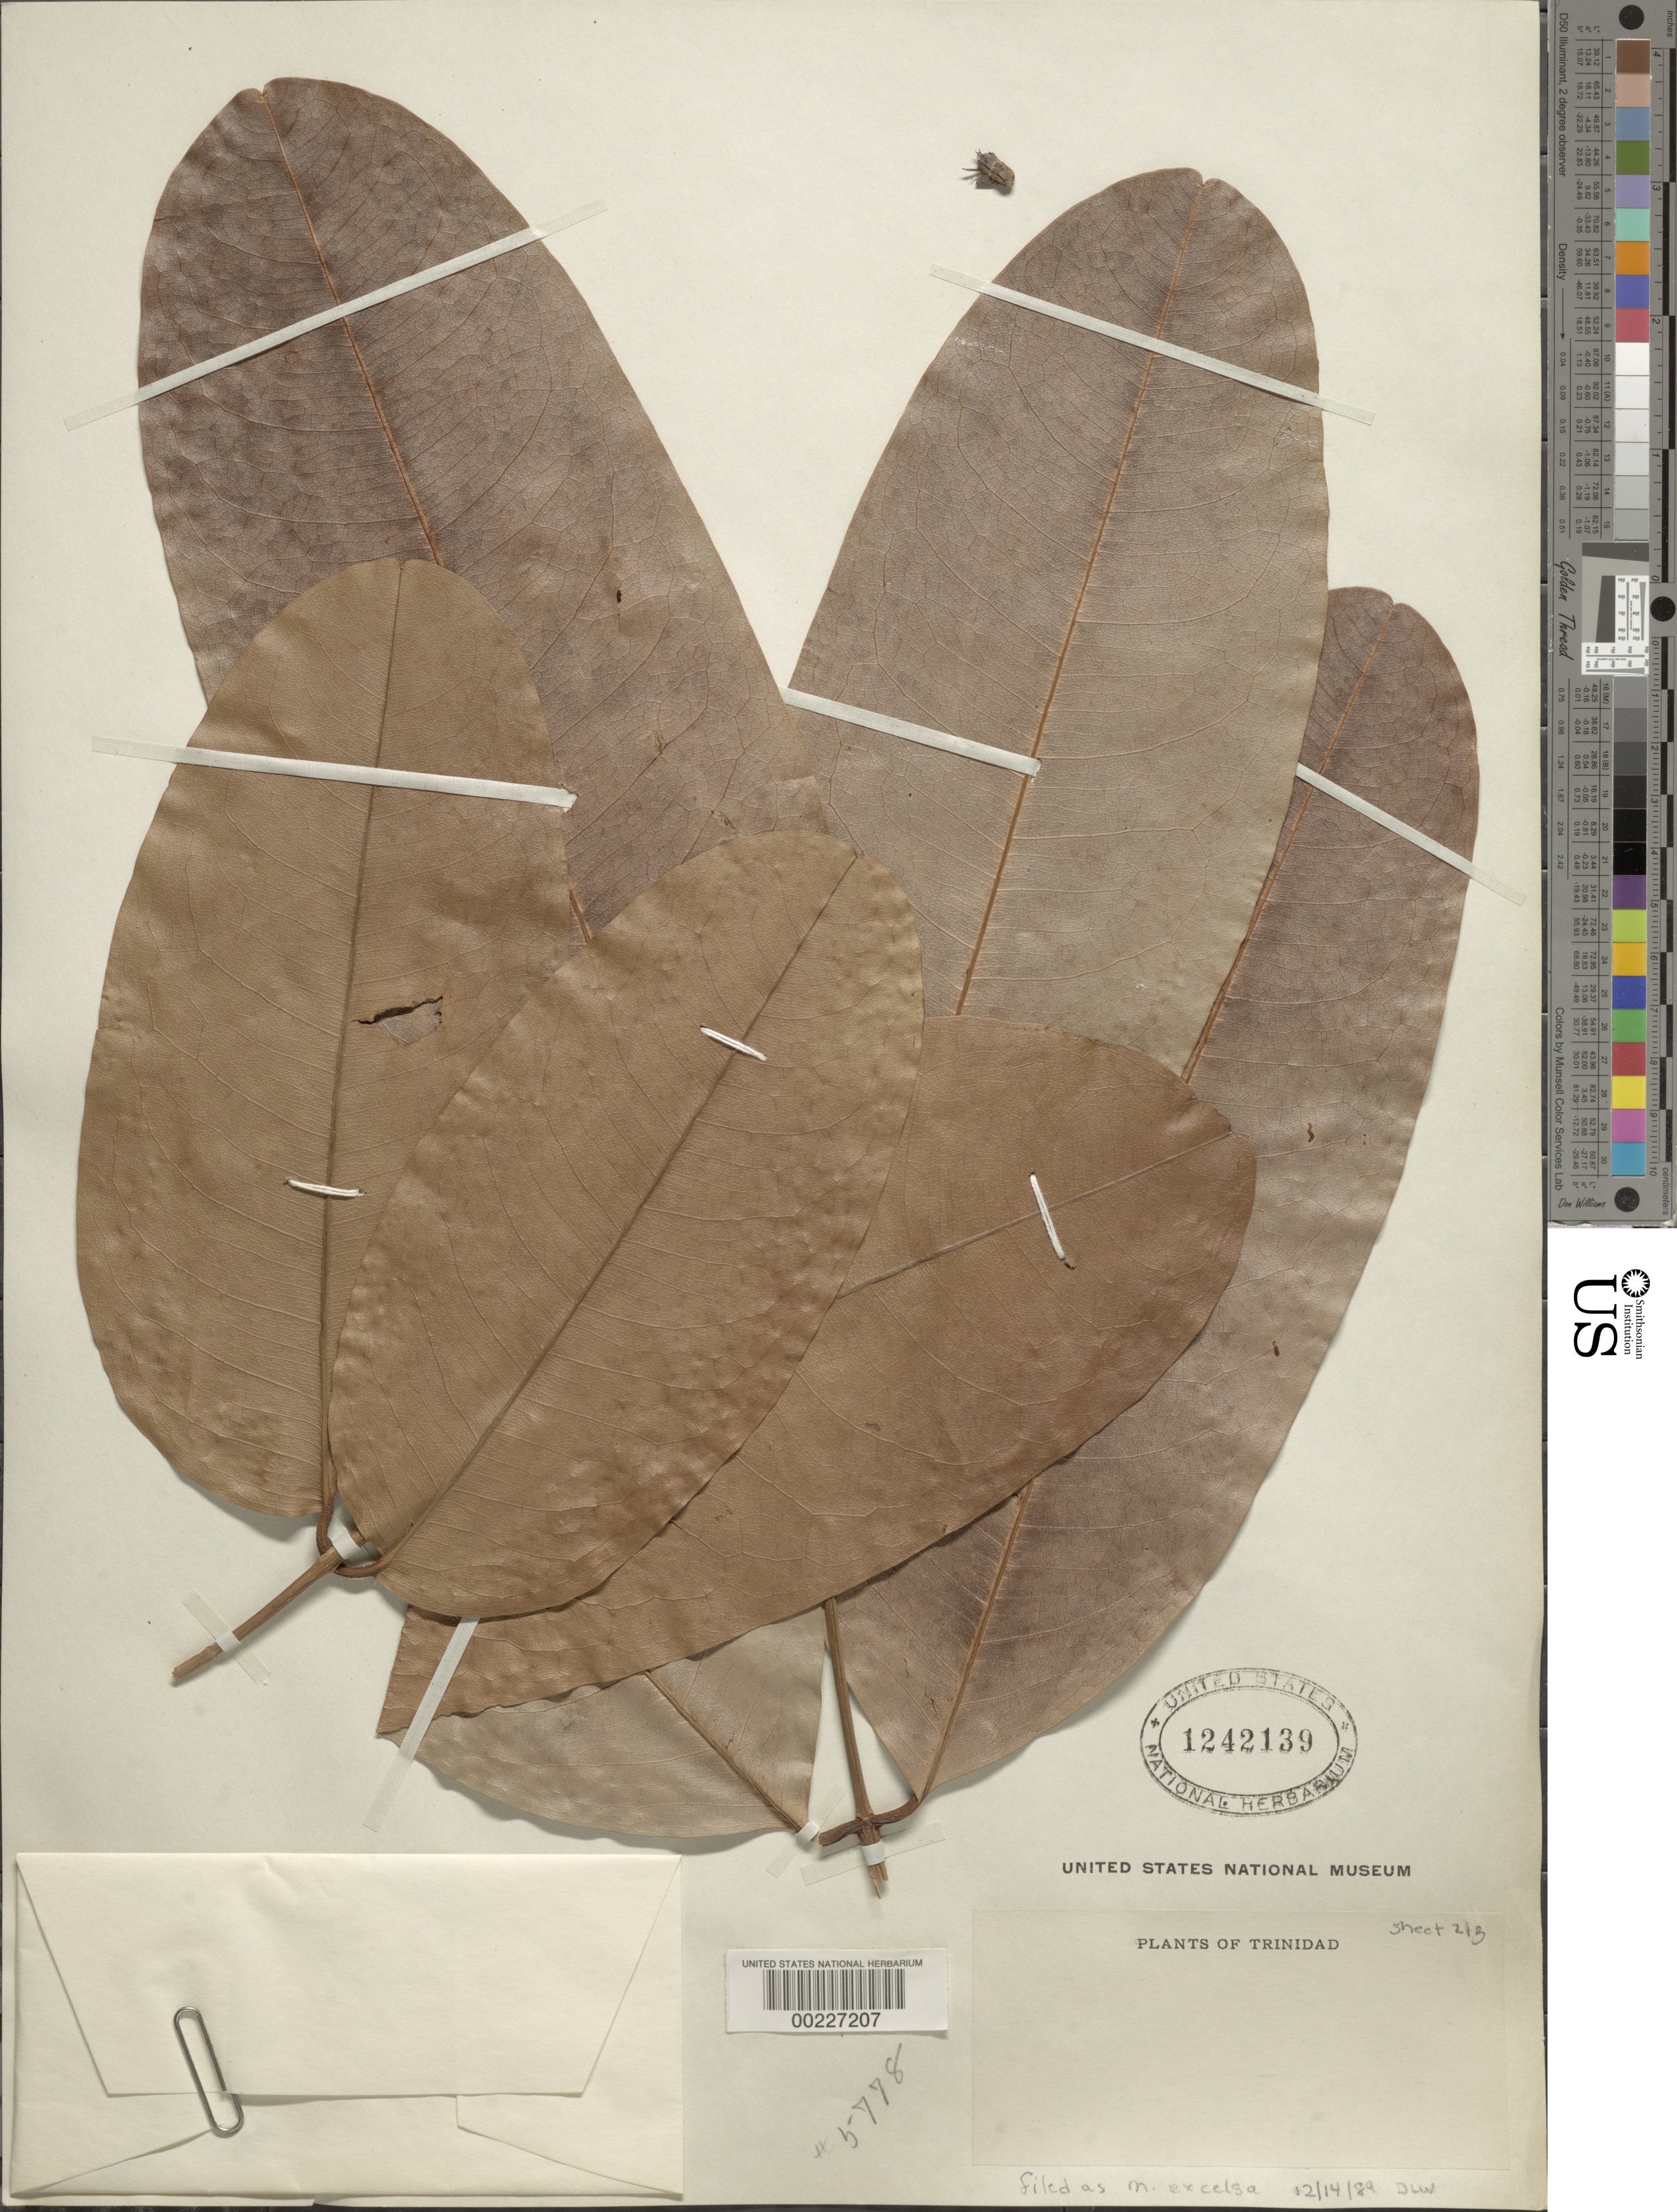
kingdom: Plantae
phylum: Tracheophyta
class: Magnoliopsida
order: Fabales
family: Fabaceae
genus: Mora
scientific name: Mora excelsa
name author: Benth.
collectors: W. E. Broadway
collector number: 5778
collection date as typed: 15 Sep 1925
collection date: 1925-09-15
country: Trinidad and Tobago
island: Trinidad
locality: Botanic garden, st. ann's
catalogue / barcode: US 1242139